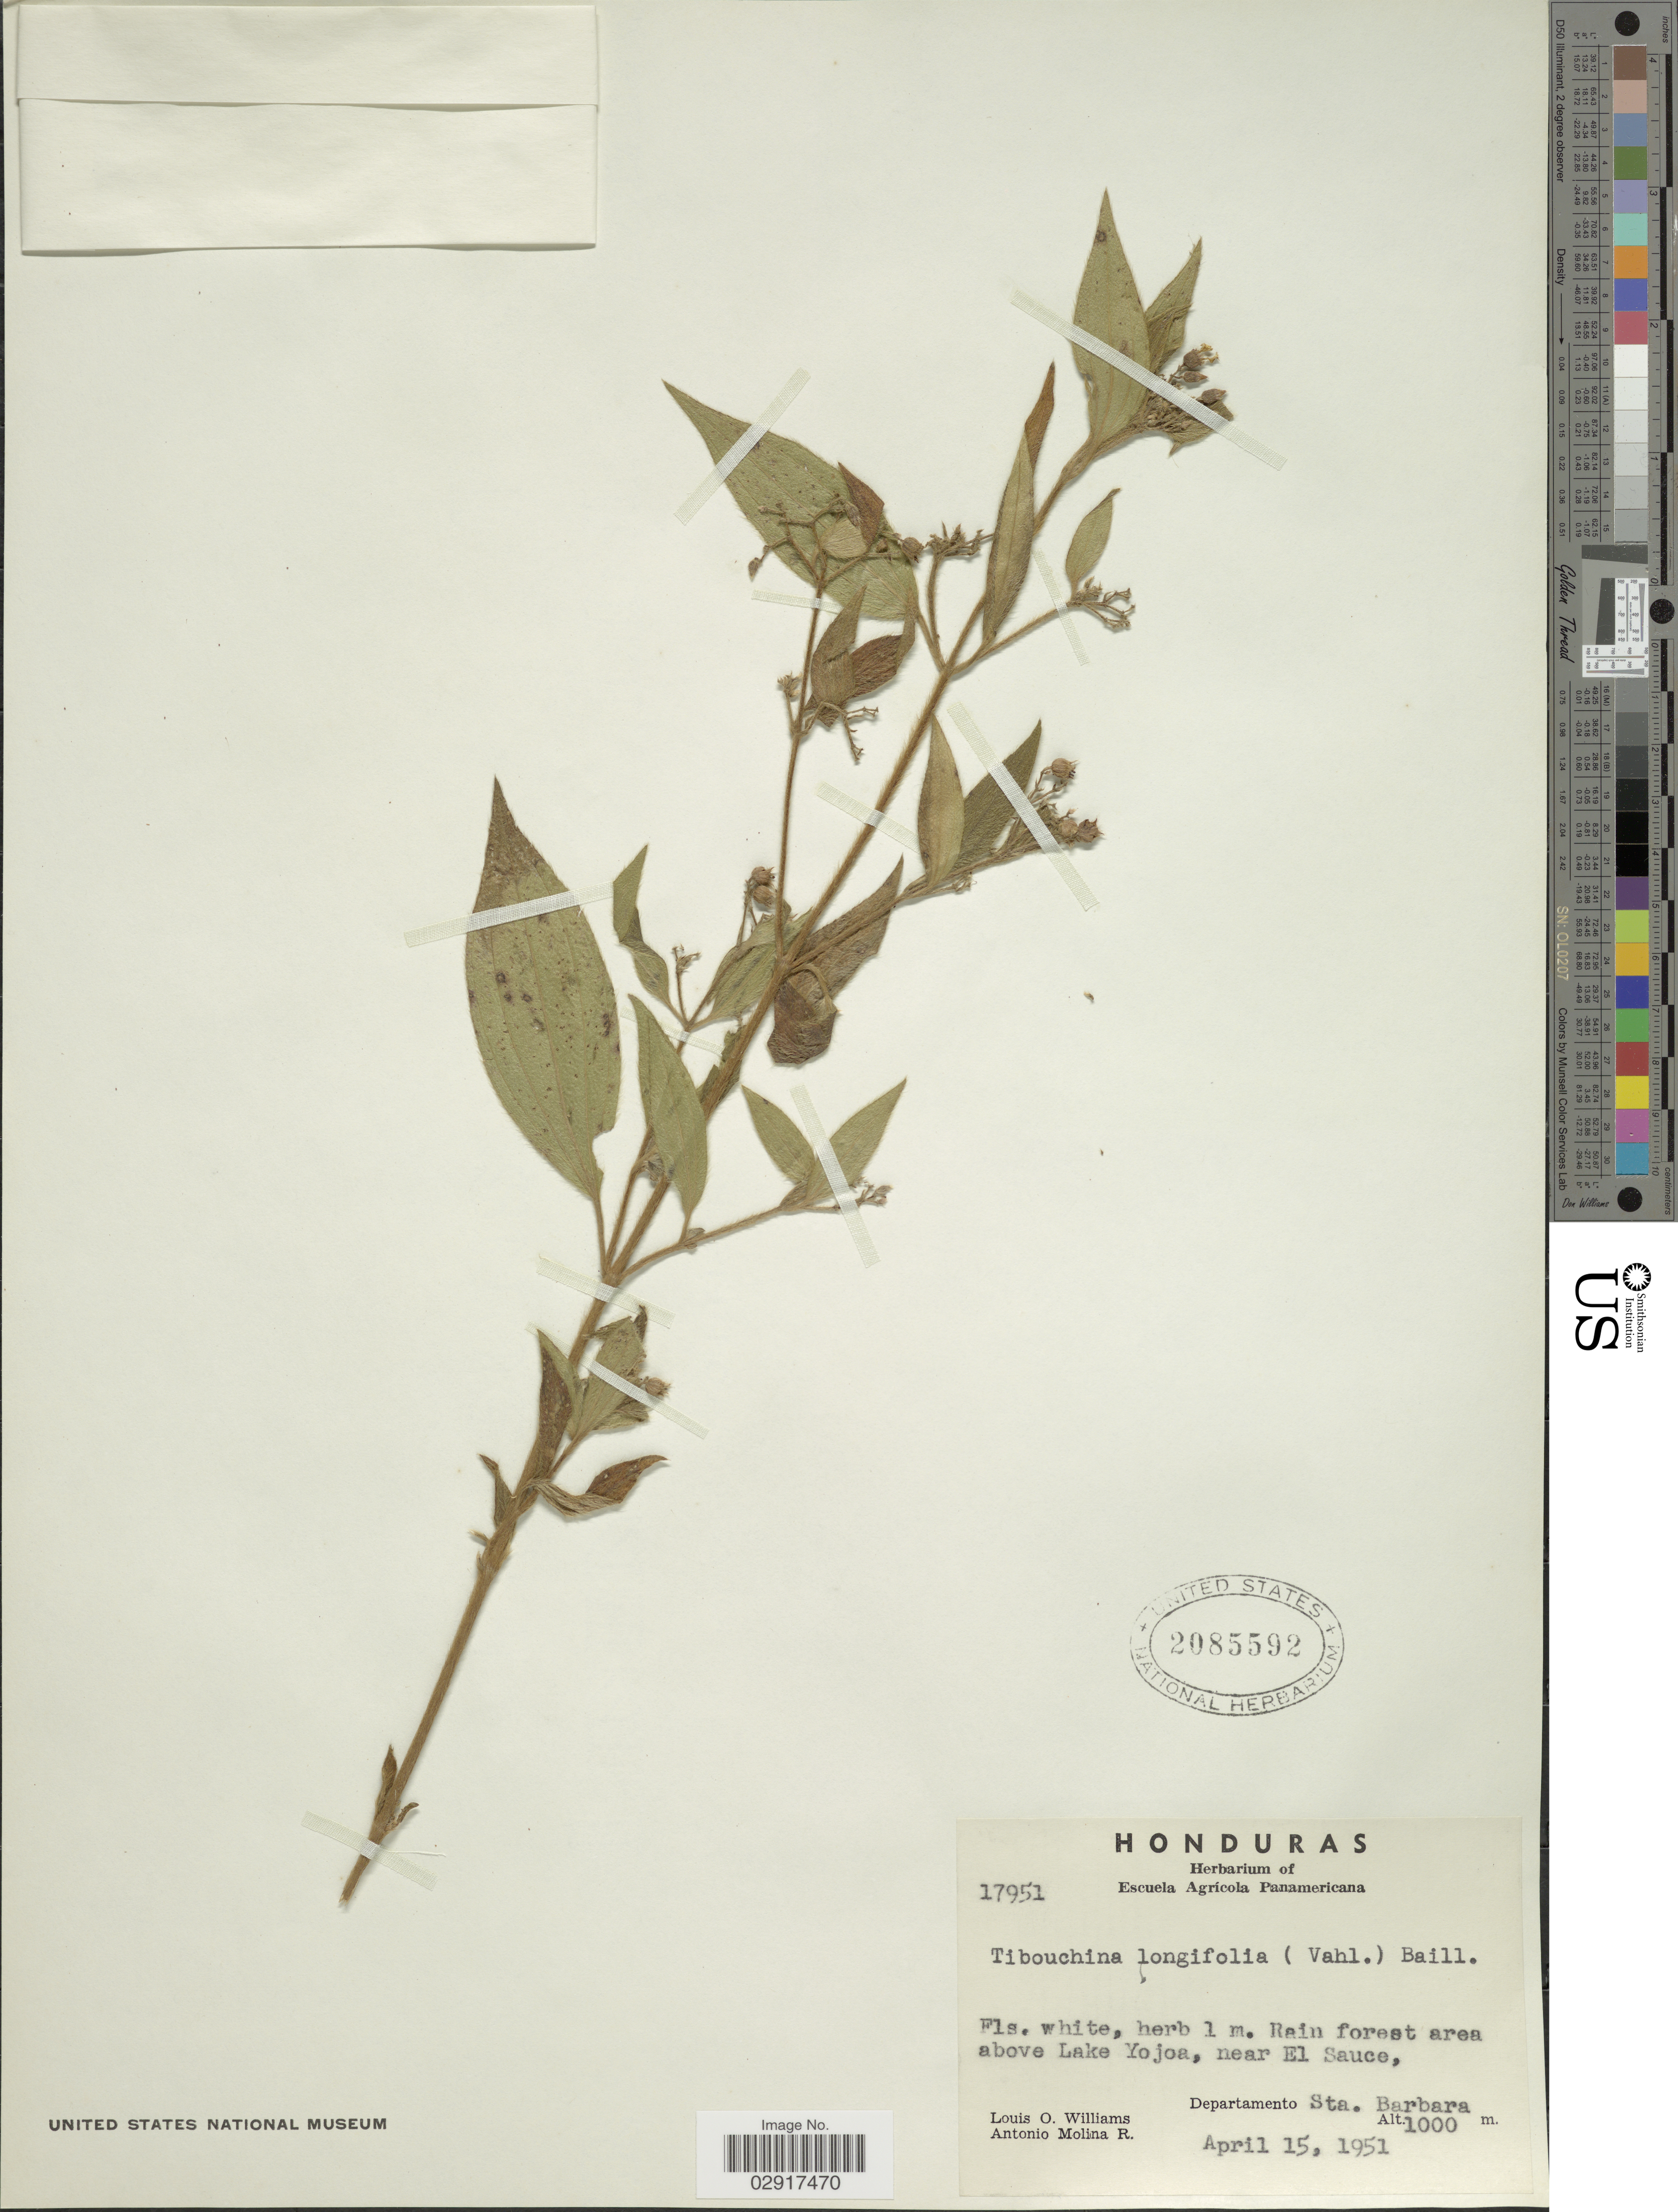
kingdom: Plantae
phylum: Tracheophyta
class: Magnoliopsida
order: Myrtales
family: Melastomataceae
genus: Chaetogastra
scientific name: Chaetogastra longifolia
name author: (Vahl) DC.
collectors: L. O. Williams & A. Molina R.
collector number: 17951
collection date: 1951-04-15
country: Honduras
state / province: Santa Bárbara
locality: Rain forest area above Lake Yojoa, near El Sauce, Departamento Sta. Barbara.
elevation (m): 1000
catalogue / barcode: US 2085592